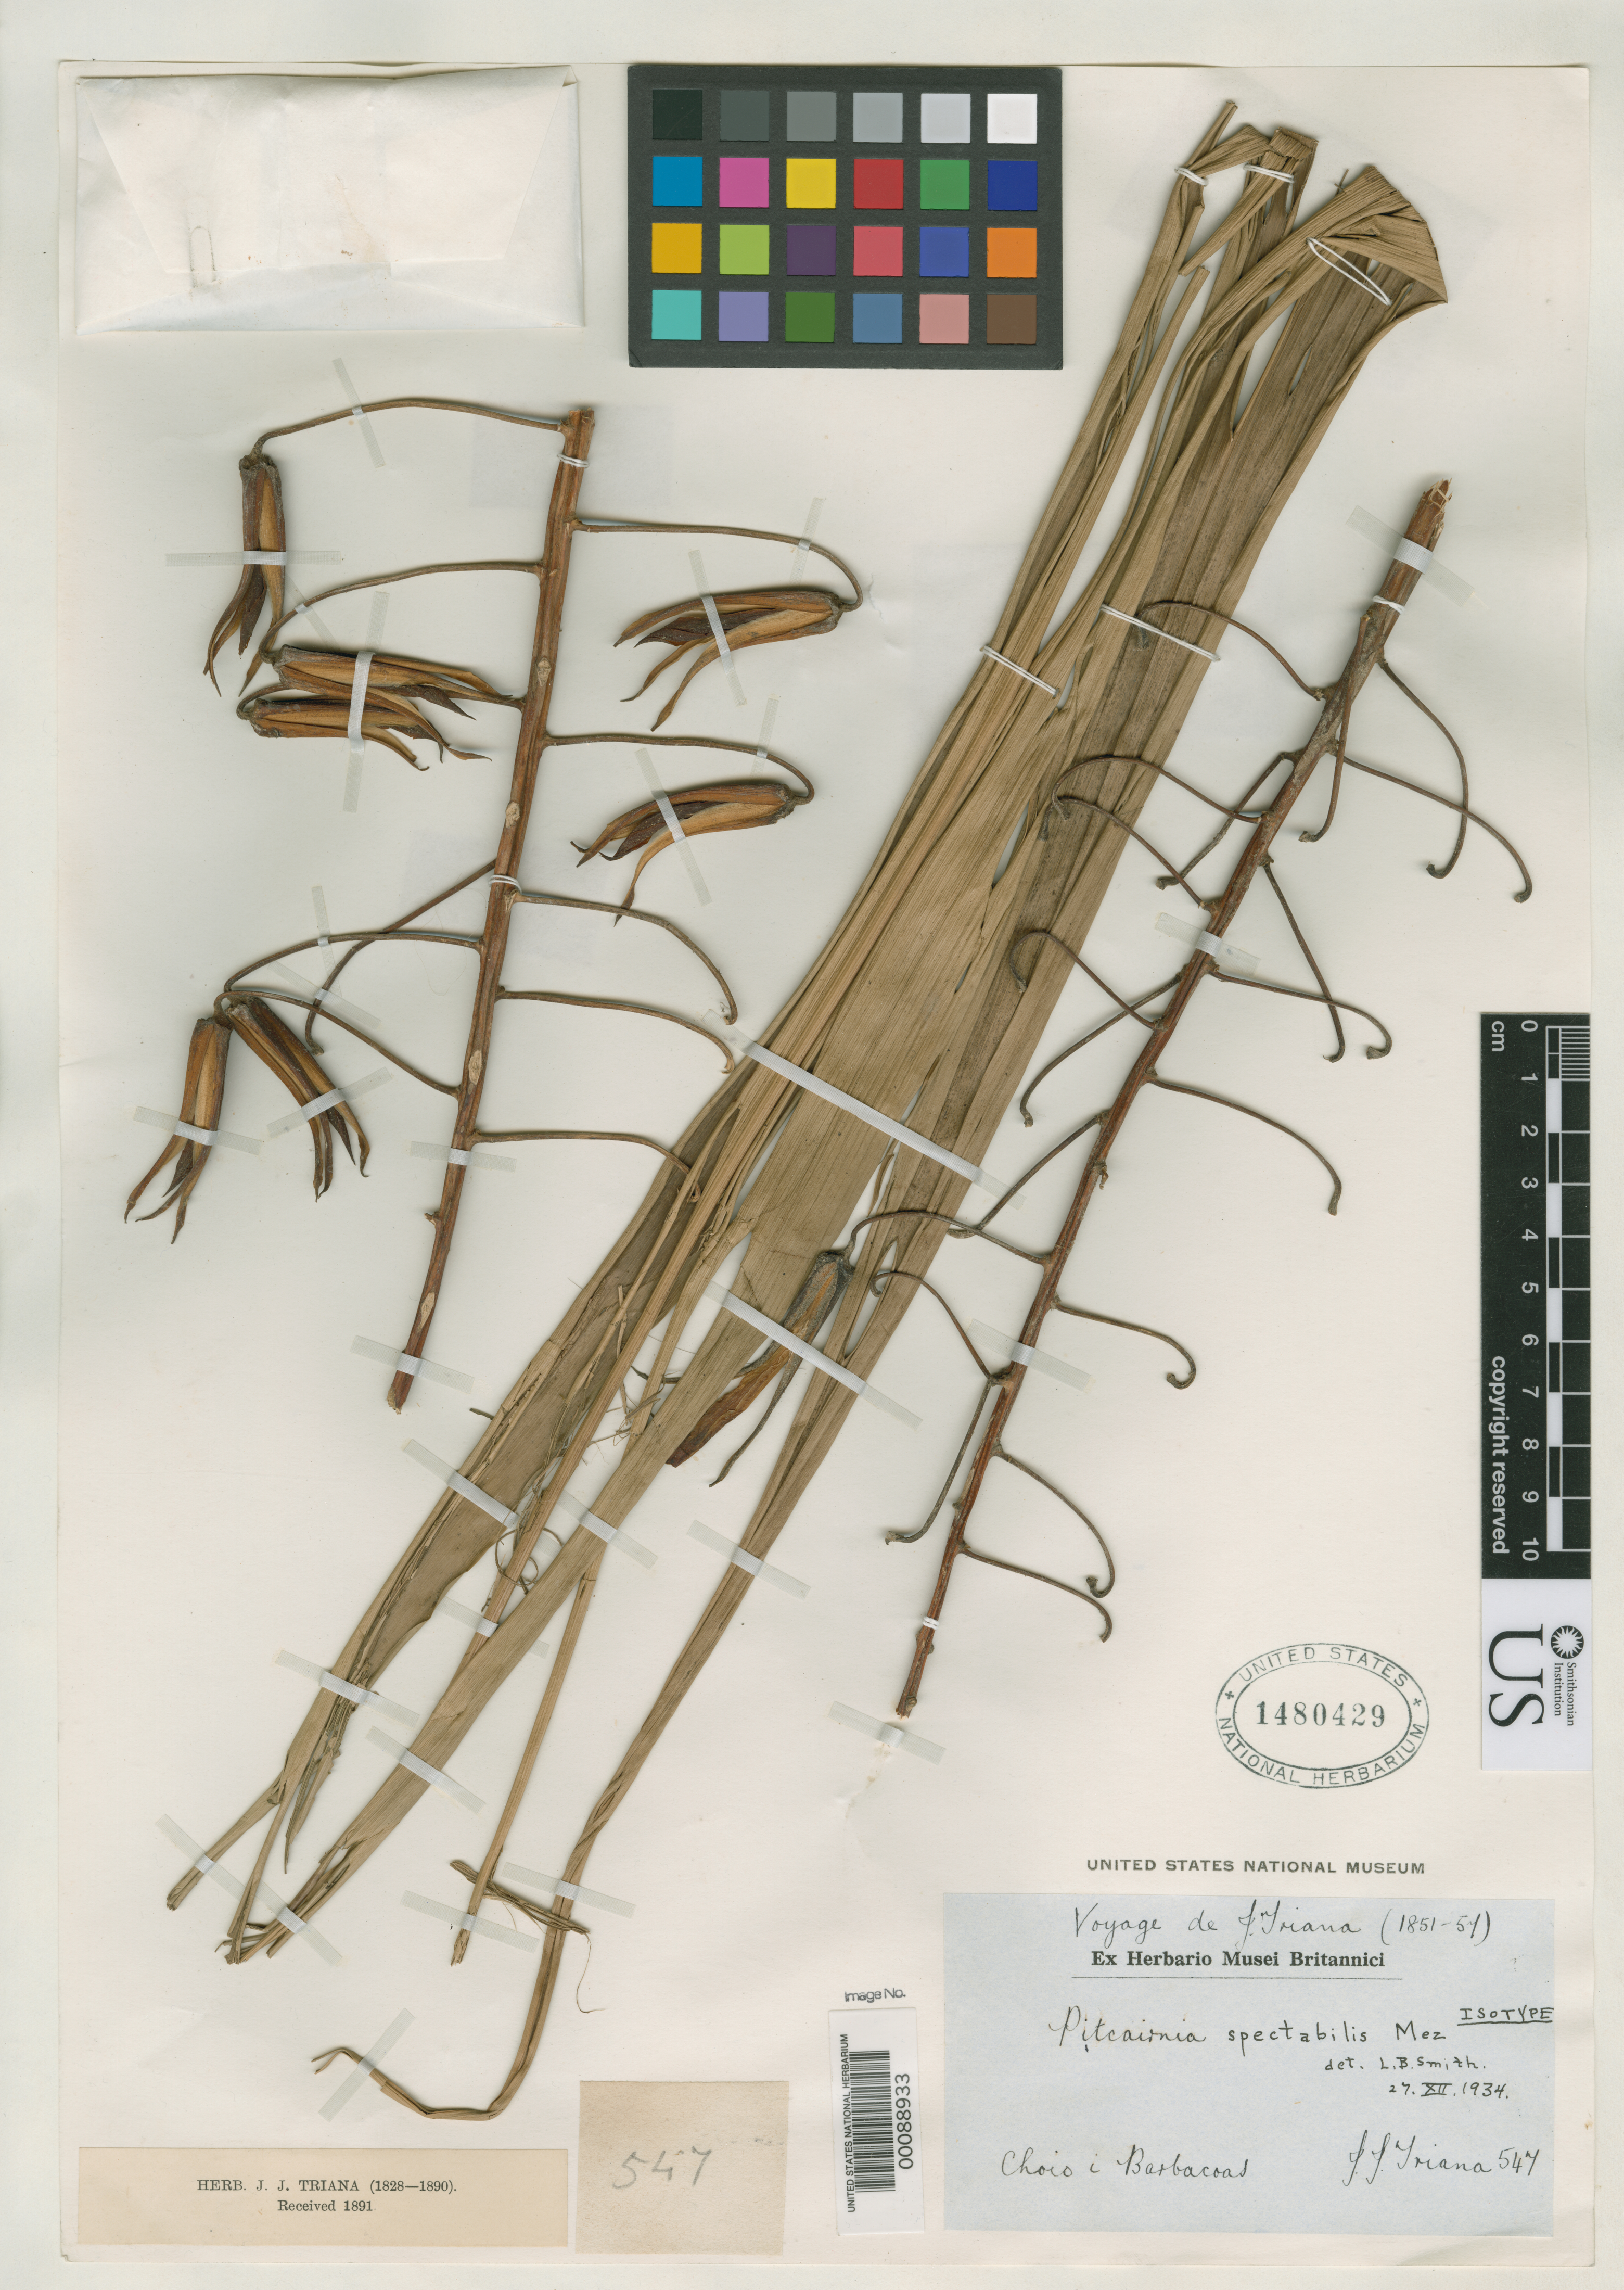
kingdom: Plantae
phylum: Tracheophyta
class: Liliopsida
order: Poales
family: Bromeliaceae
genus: Pitcairnia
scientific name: Pitcairnia spectabilis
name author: Mez in A. DC.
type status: Isotype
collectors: J. J. Triana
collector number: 547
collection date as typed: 1851 to -- --- 1854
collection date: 1851/1854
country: Colombia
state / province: Chocó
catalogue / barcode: US 1480429